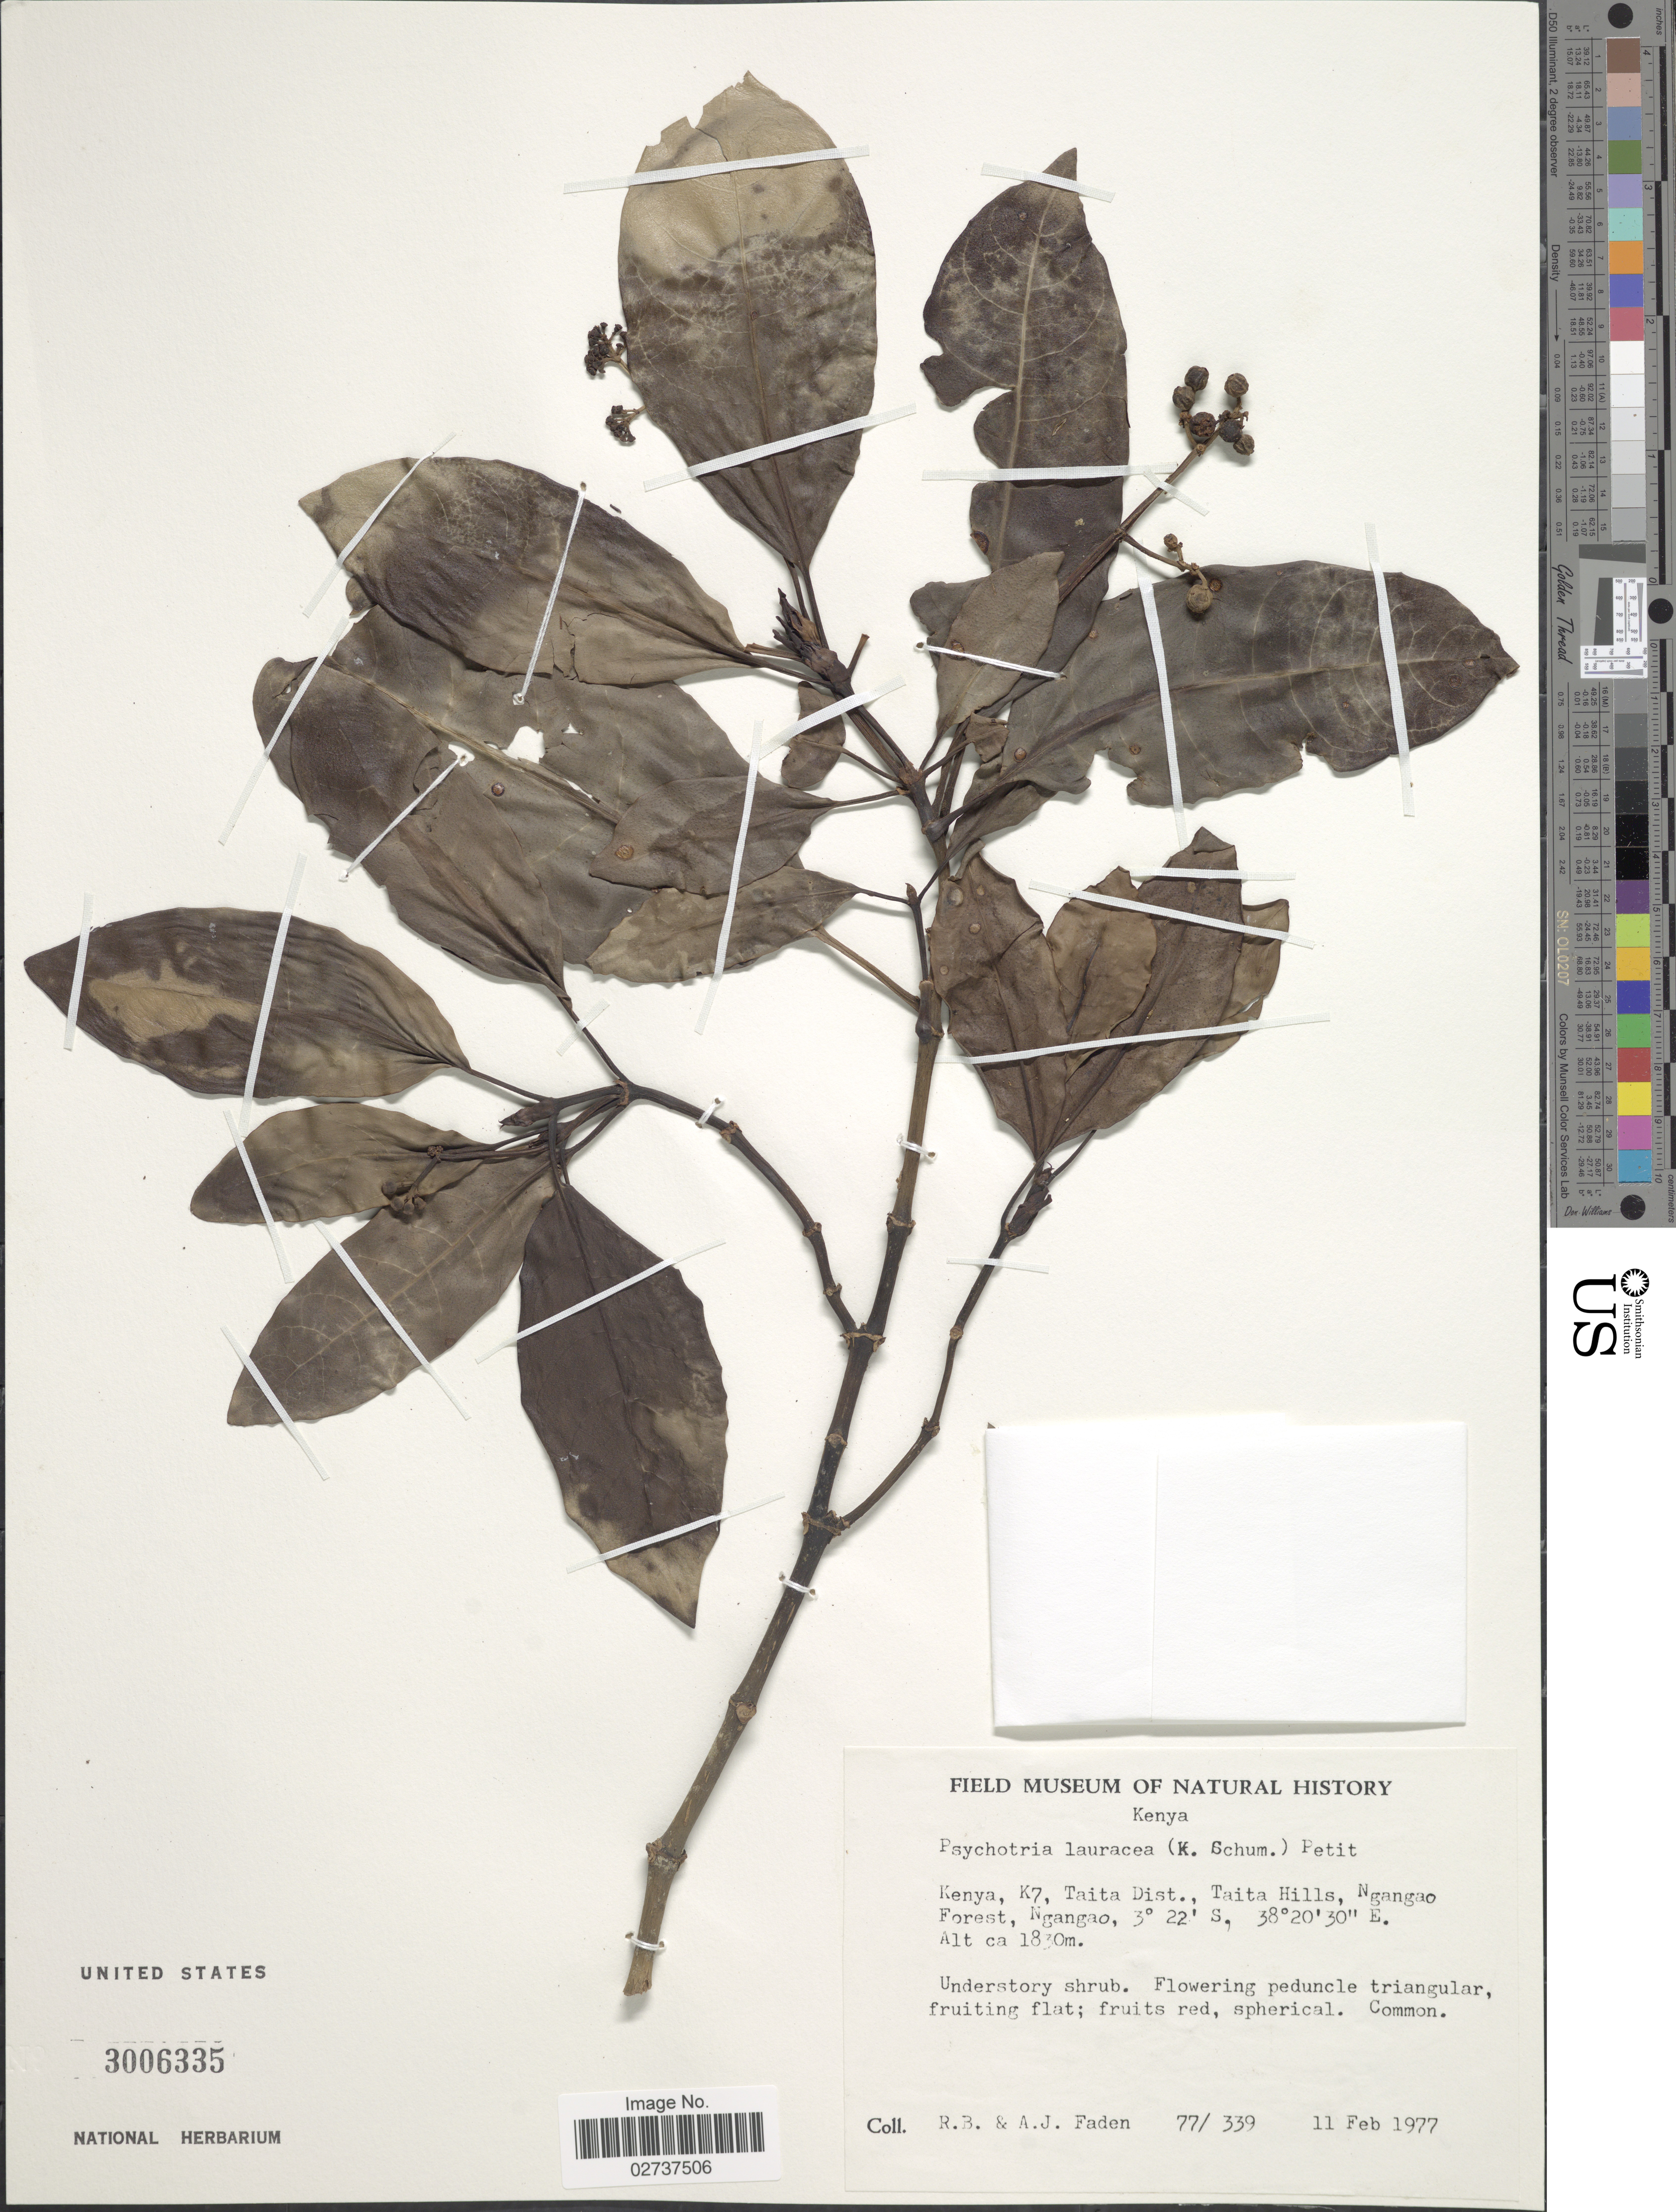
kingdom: Plantae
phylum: Tracheophyta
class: Magnoliopsida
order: Gentianales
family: Rubiaceae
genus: Psychotria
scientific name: Psychotria lauracea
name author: (K. Schum.) E.M.A. Petit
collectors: R. B. Faden & A. J. Faden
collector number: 77/339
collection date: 1977-02-11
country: Kenya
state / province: Taita Taveta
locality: Kenya K7, Taita Dist., Taita Hills, Ngangao Forest, Ngangao.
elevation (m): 1830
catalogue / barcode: US 3006335